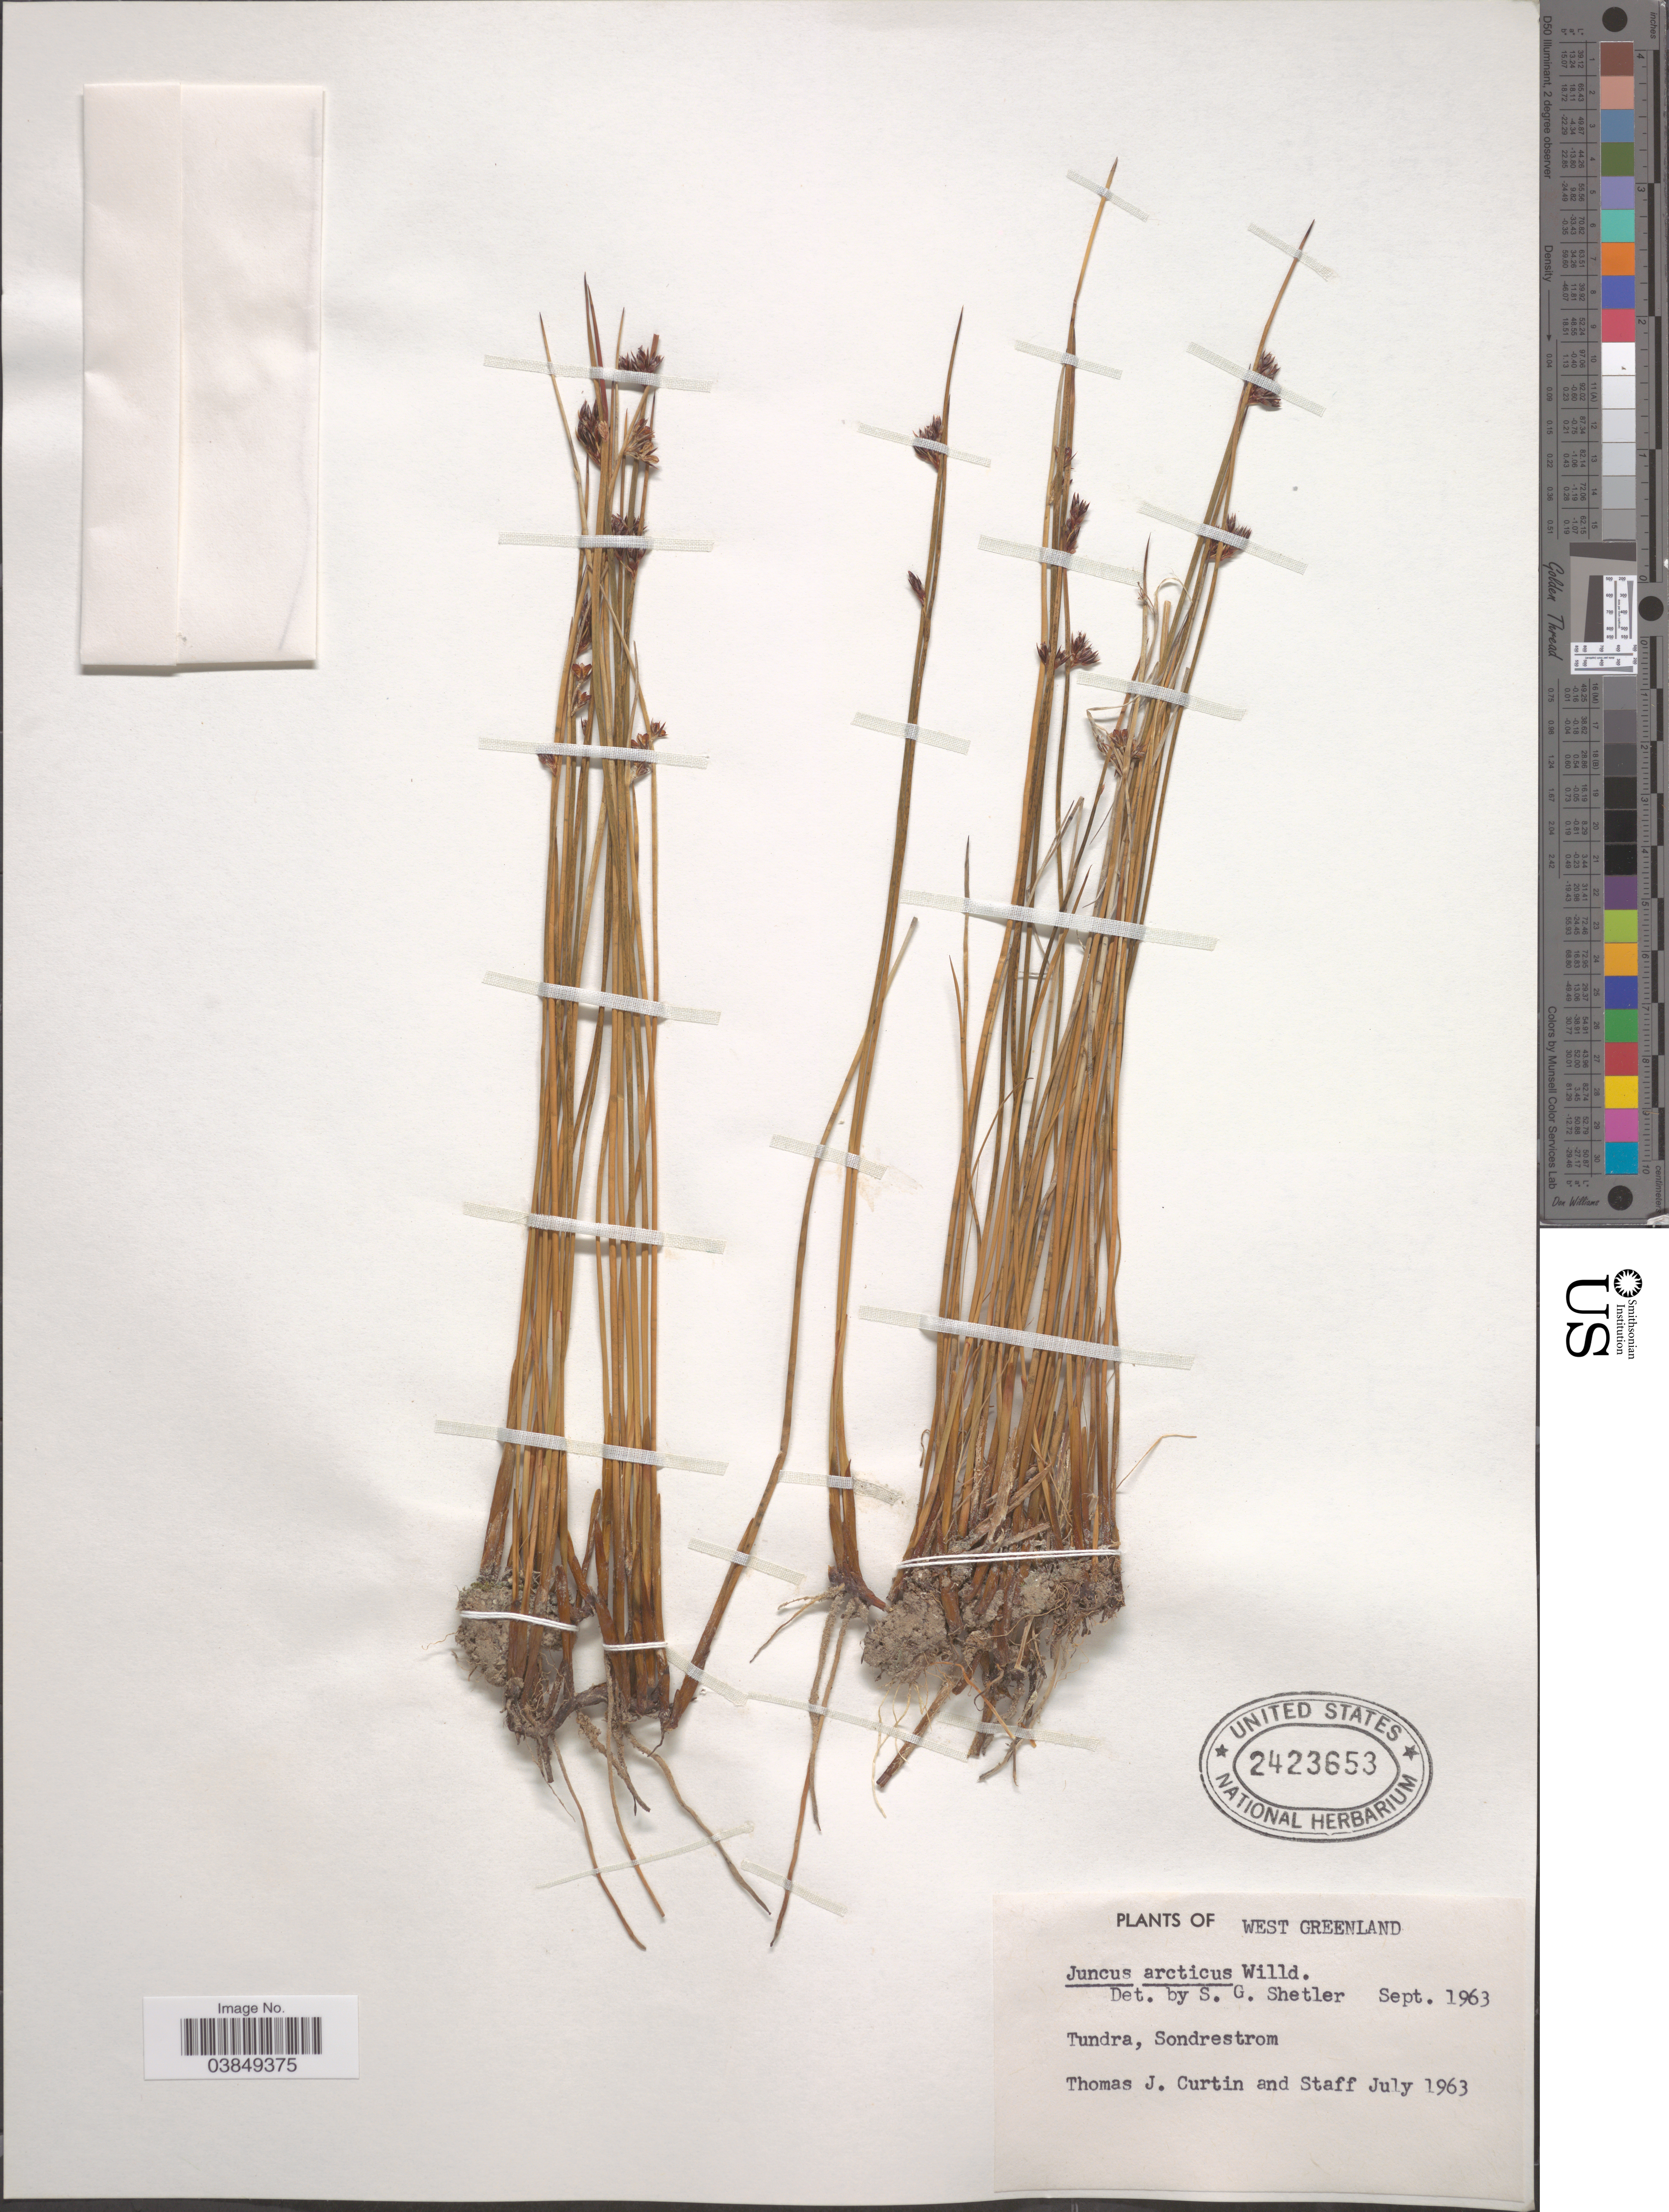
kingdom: Plantae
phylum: Tracheophyta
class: Liliopsida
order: Poales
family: Juncaceae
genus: Juncus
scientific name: Juncus arcticus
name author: Willd.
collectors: T. Curtin & Staff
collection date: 1963-07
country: Greenland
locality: West Greenland. Tundra, Sondrestrom.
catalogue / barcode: US 2423653